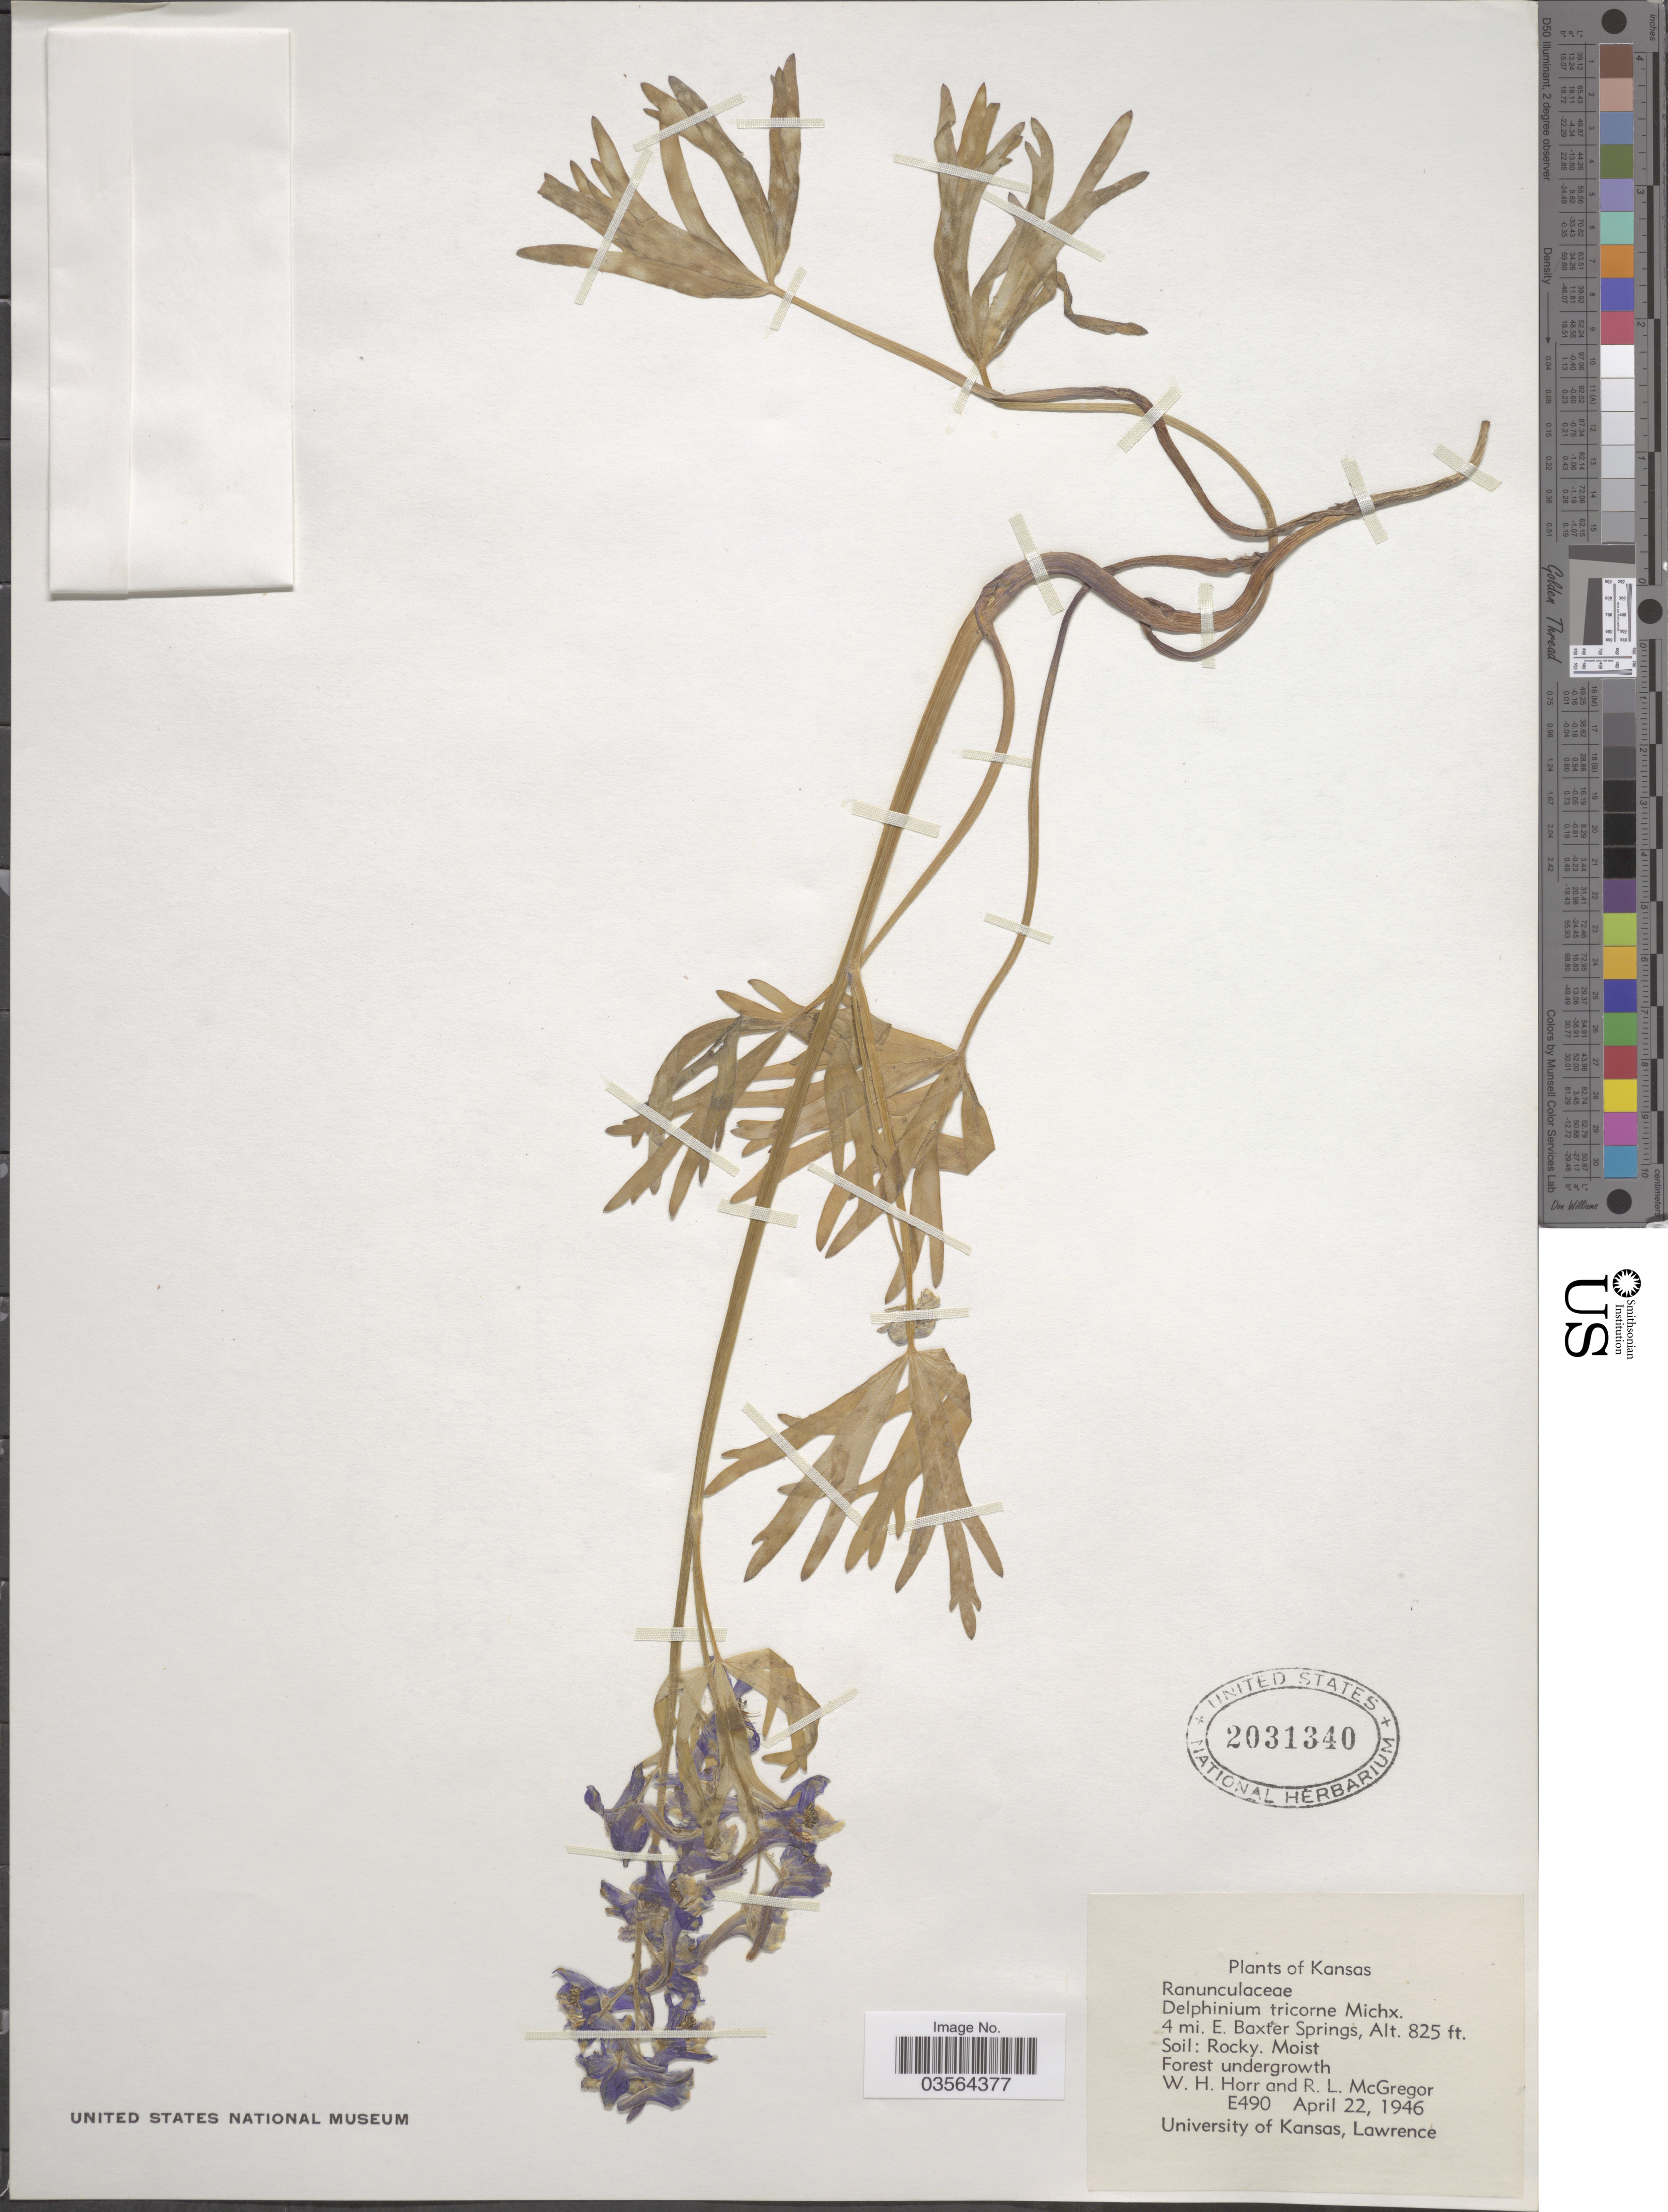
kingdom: Plantae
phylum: Tracheophyta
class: Magnoliopsida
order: Ranunculales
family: Ranunculaceae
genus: Delphinium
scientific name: Delphinium tricorne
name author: Michx.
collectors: W. H. Horr & R. McGregor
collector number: E490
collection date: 1946-04-22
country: United States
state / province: Kansas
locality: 4 mi. E. Baxter Springs.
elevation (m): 251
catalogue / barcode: US 2031340